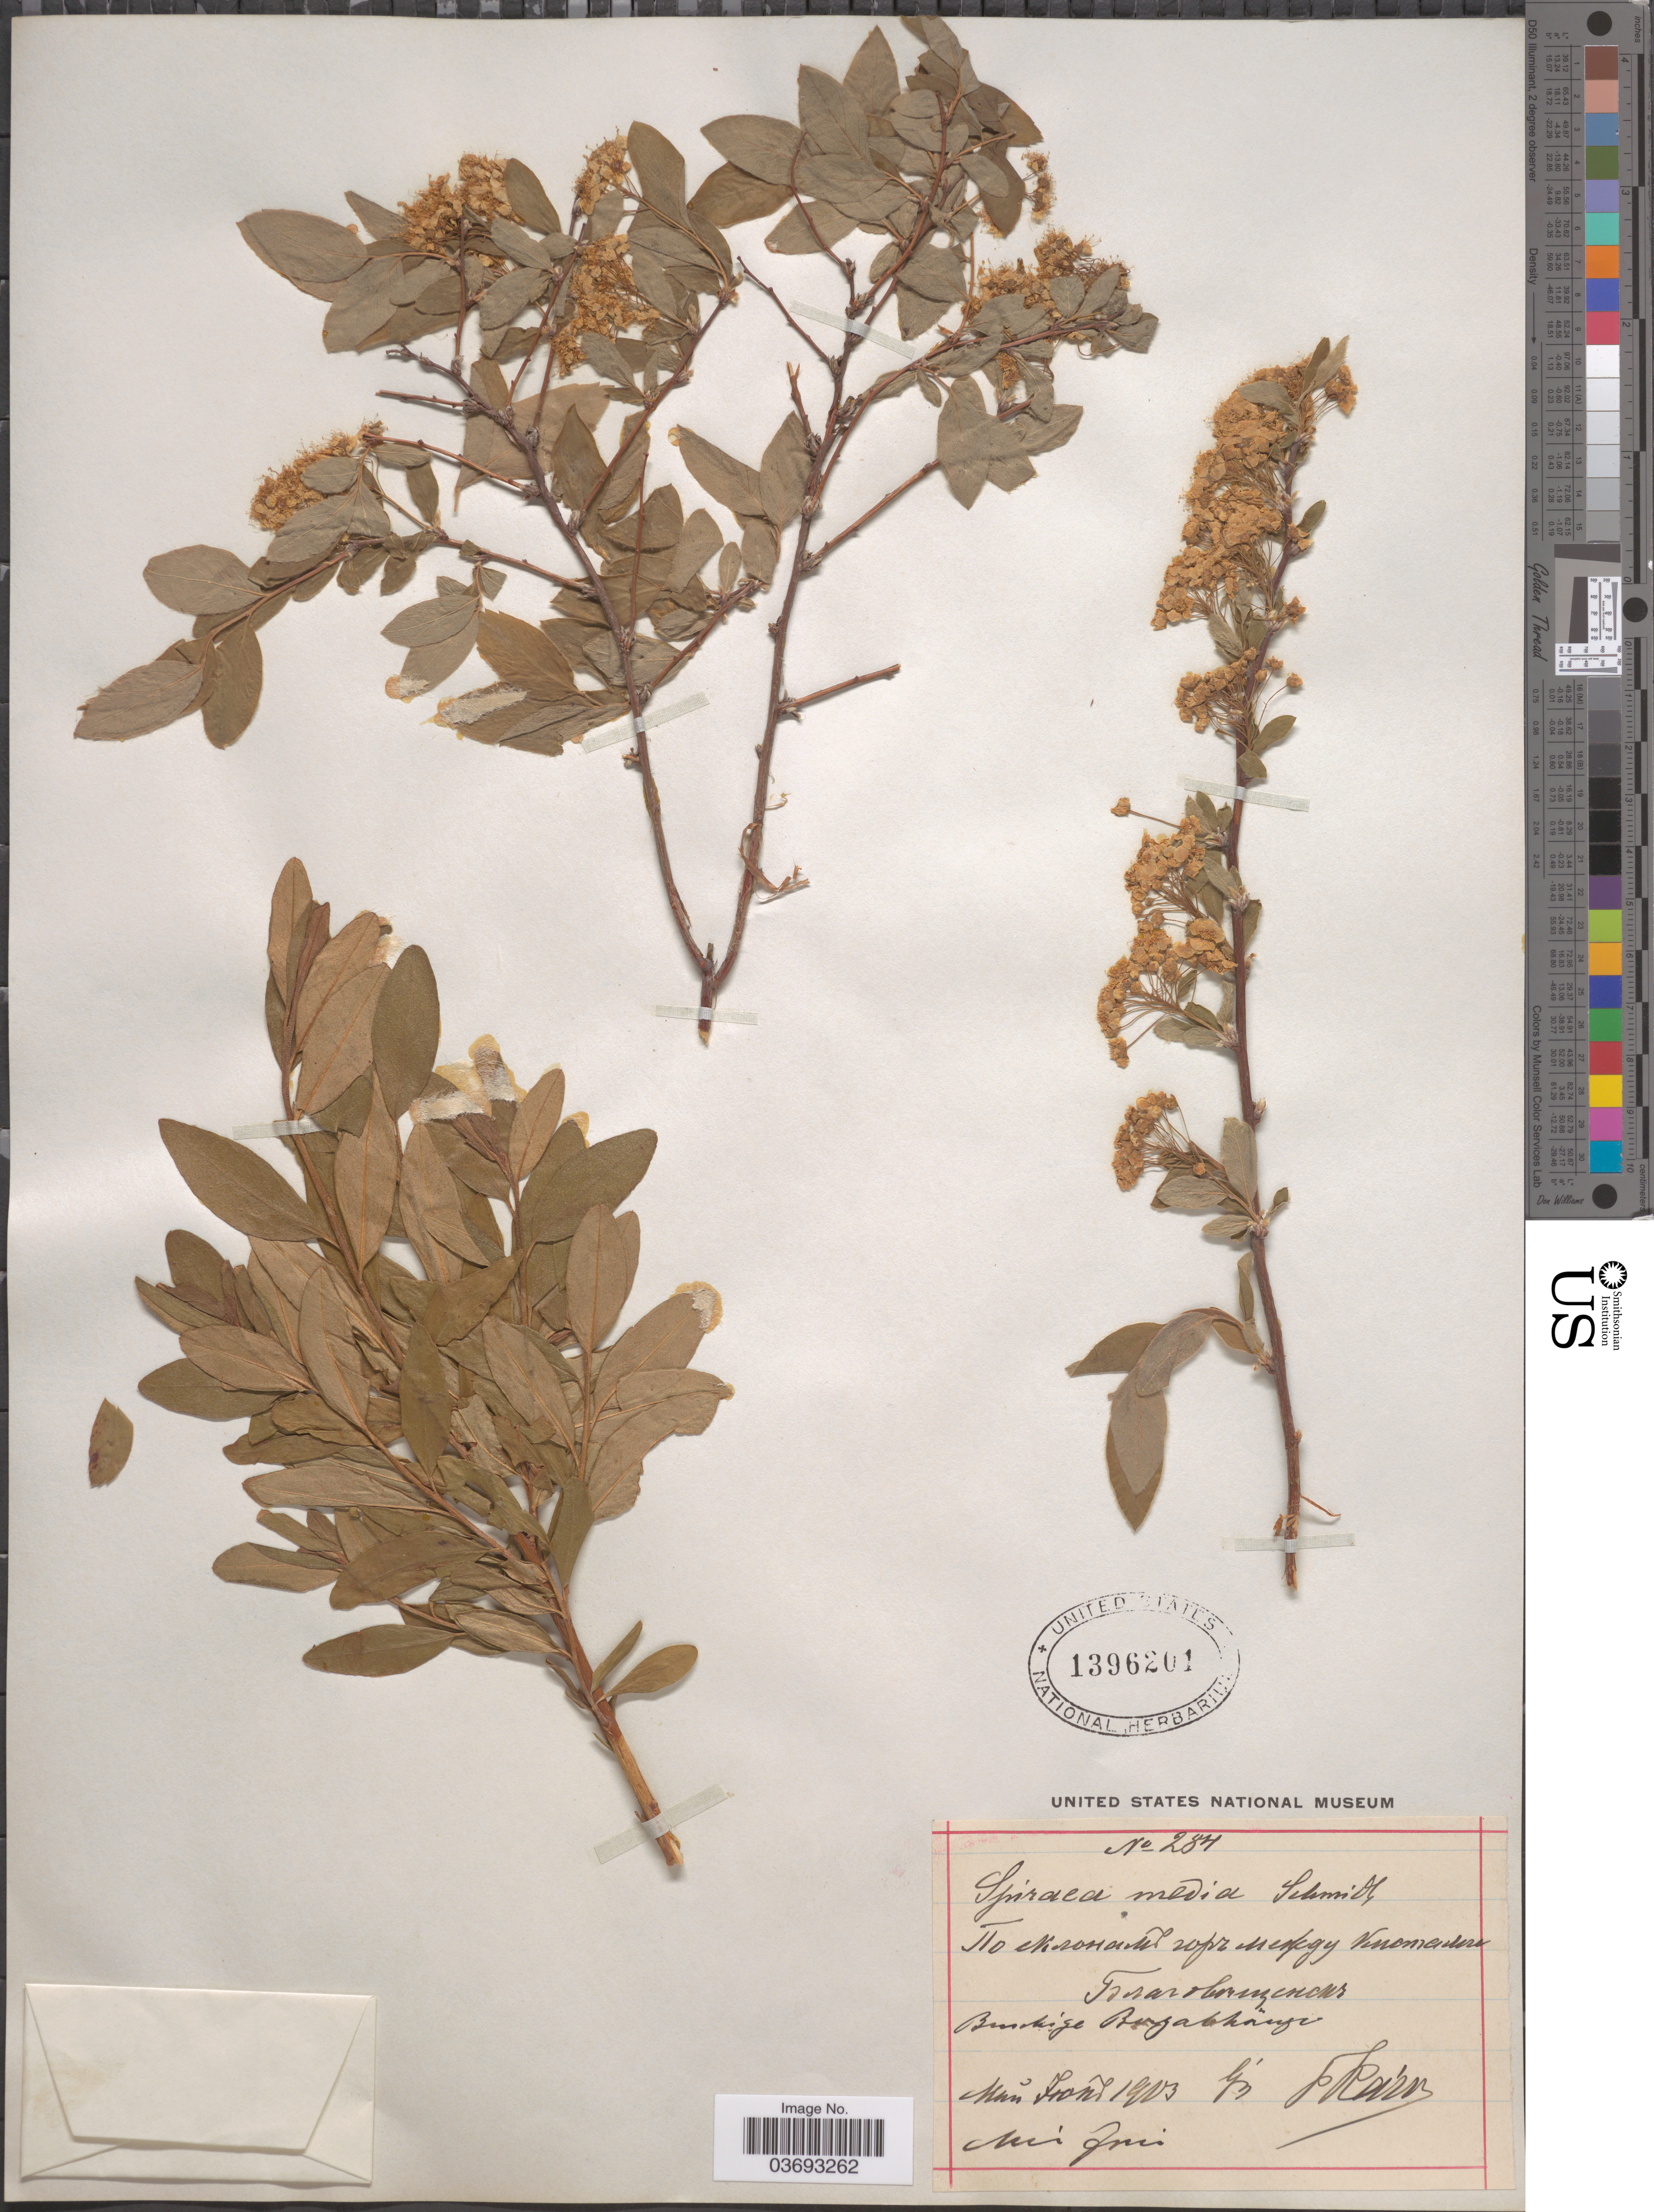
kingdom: Plantae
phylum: Tracheophyta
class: Magnoliopsida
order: Rosales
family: Rosaceae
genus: Spiraea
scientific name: Spiraea media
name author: Schmidt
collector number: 284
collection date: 1903-05/1903-06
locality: [illegible text].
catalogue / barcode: US 1396201